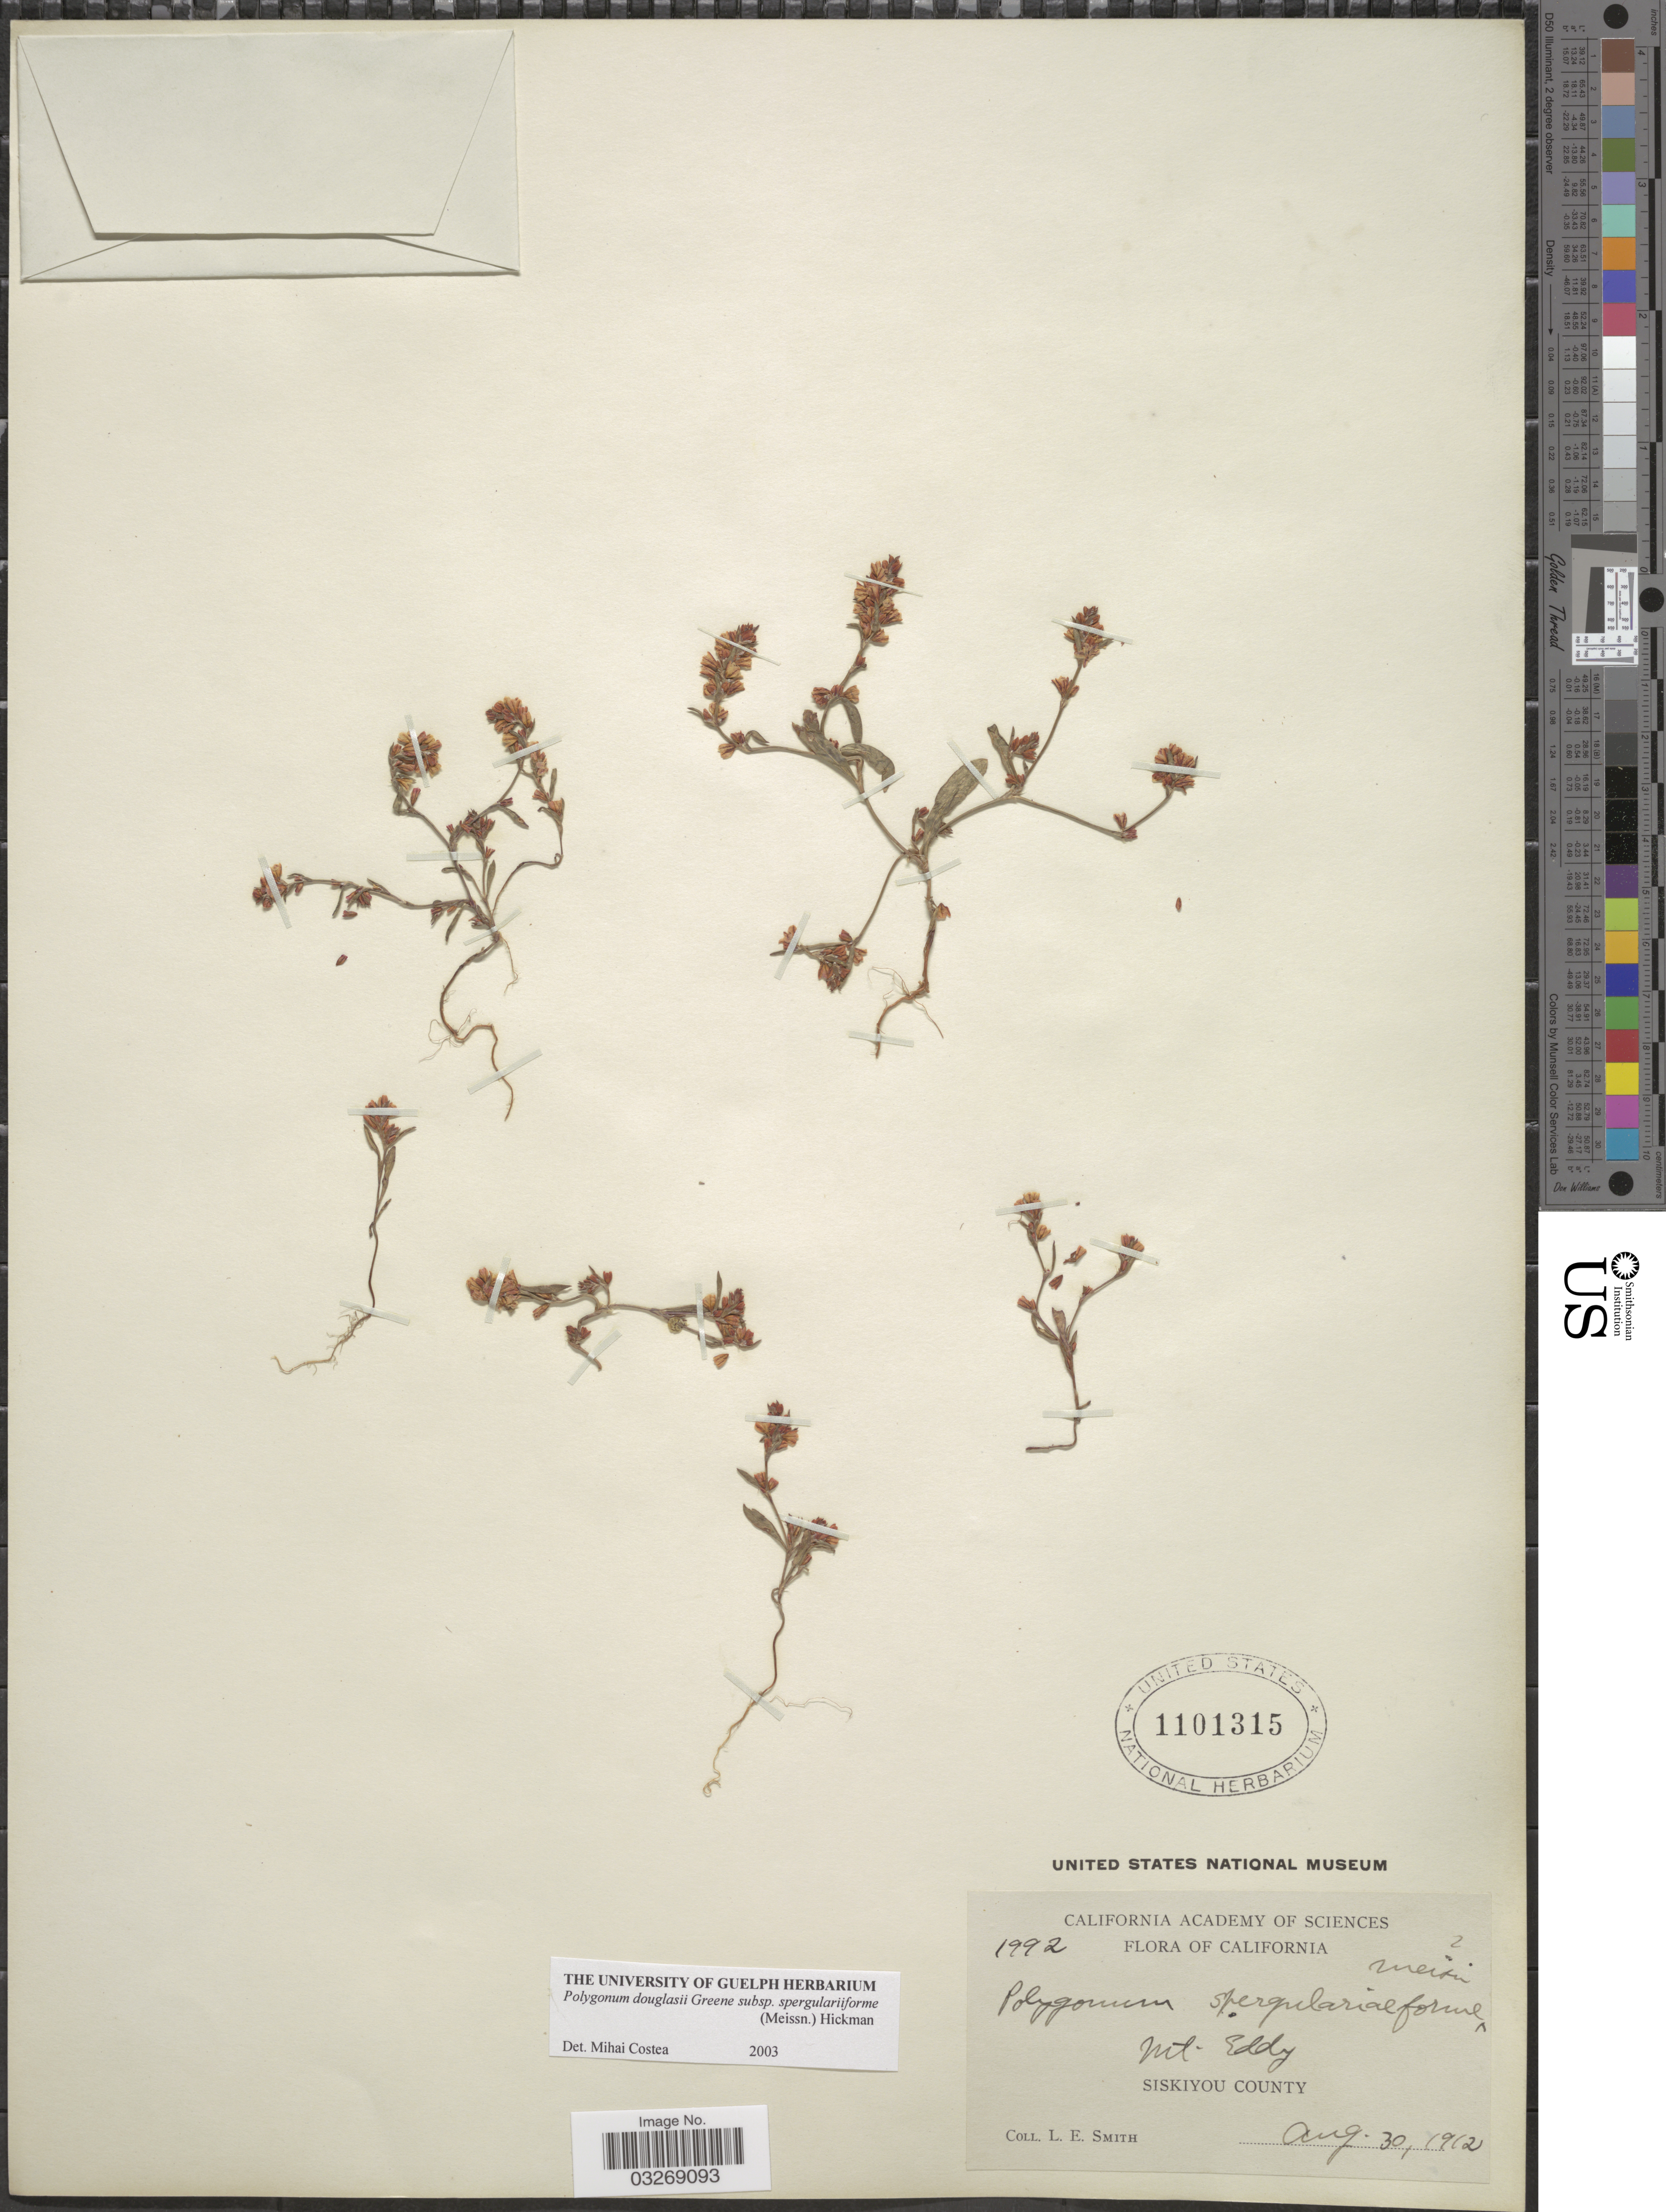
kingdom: Plantae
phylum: Tracheophyta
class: Magnoliopsida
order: Caryophyllales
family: Polygonaceae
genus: Polygonum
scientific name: Polygonum douglasii subsp. spergulariiforme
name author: (Meisn. ex Small) Hickman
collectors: L. E. Smith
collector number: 1992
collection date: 1912-08-30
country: United States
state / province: California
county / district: Siskiyou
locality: Mt. Eddy. Siskiyou County.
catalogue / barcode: US 1101315